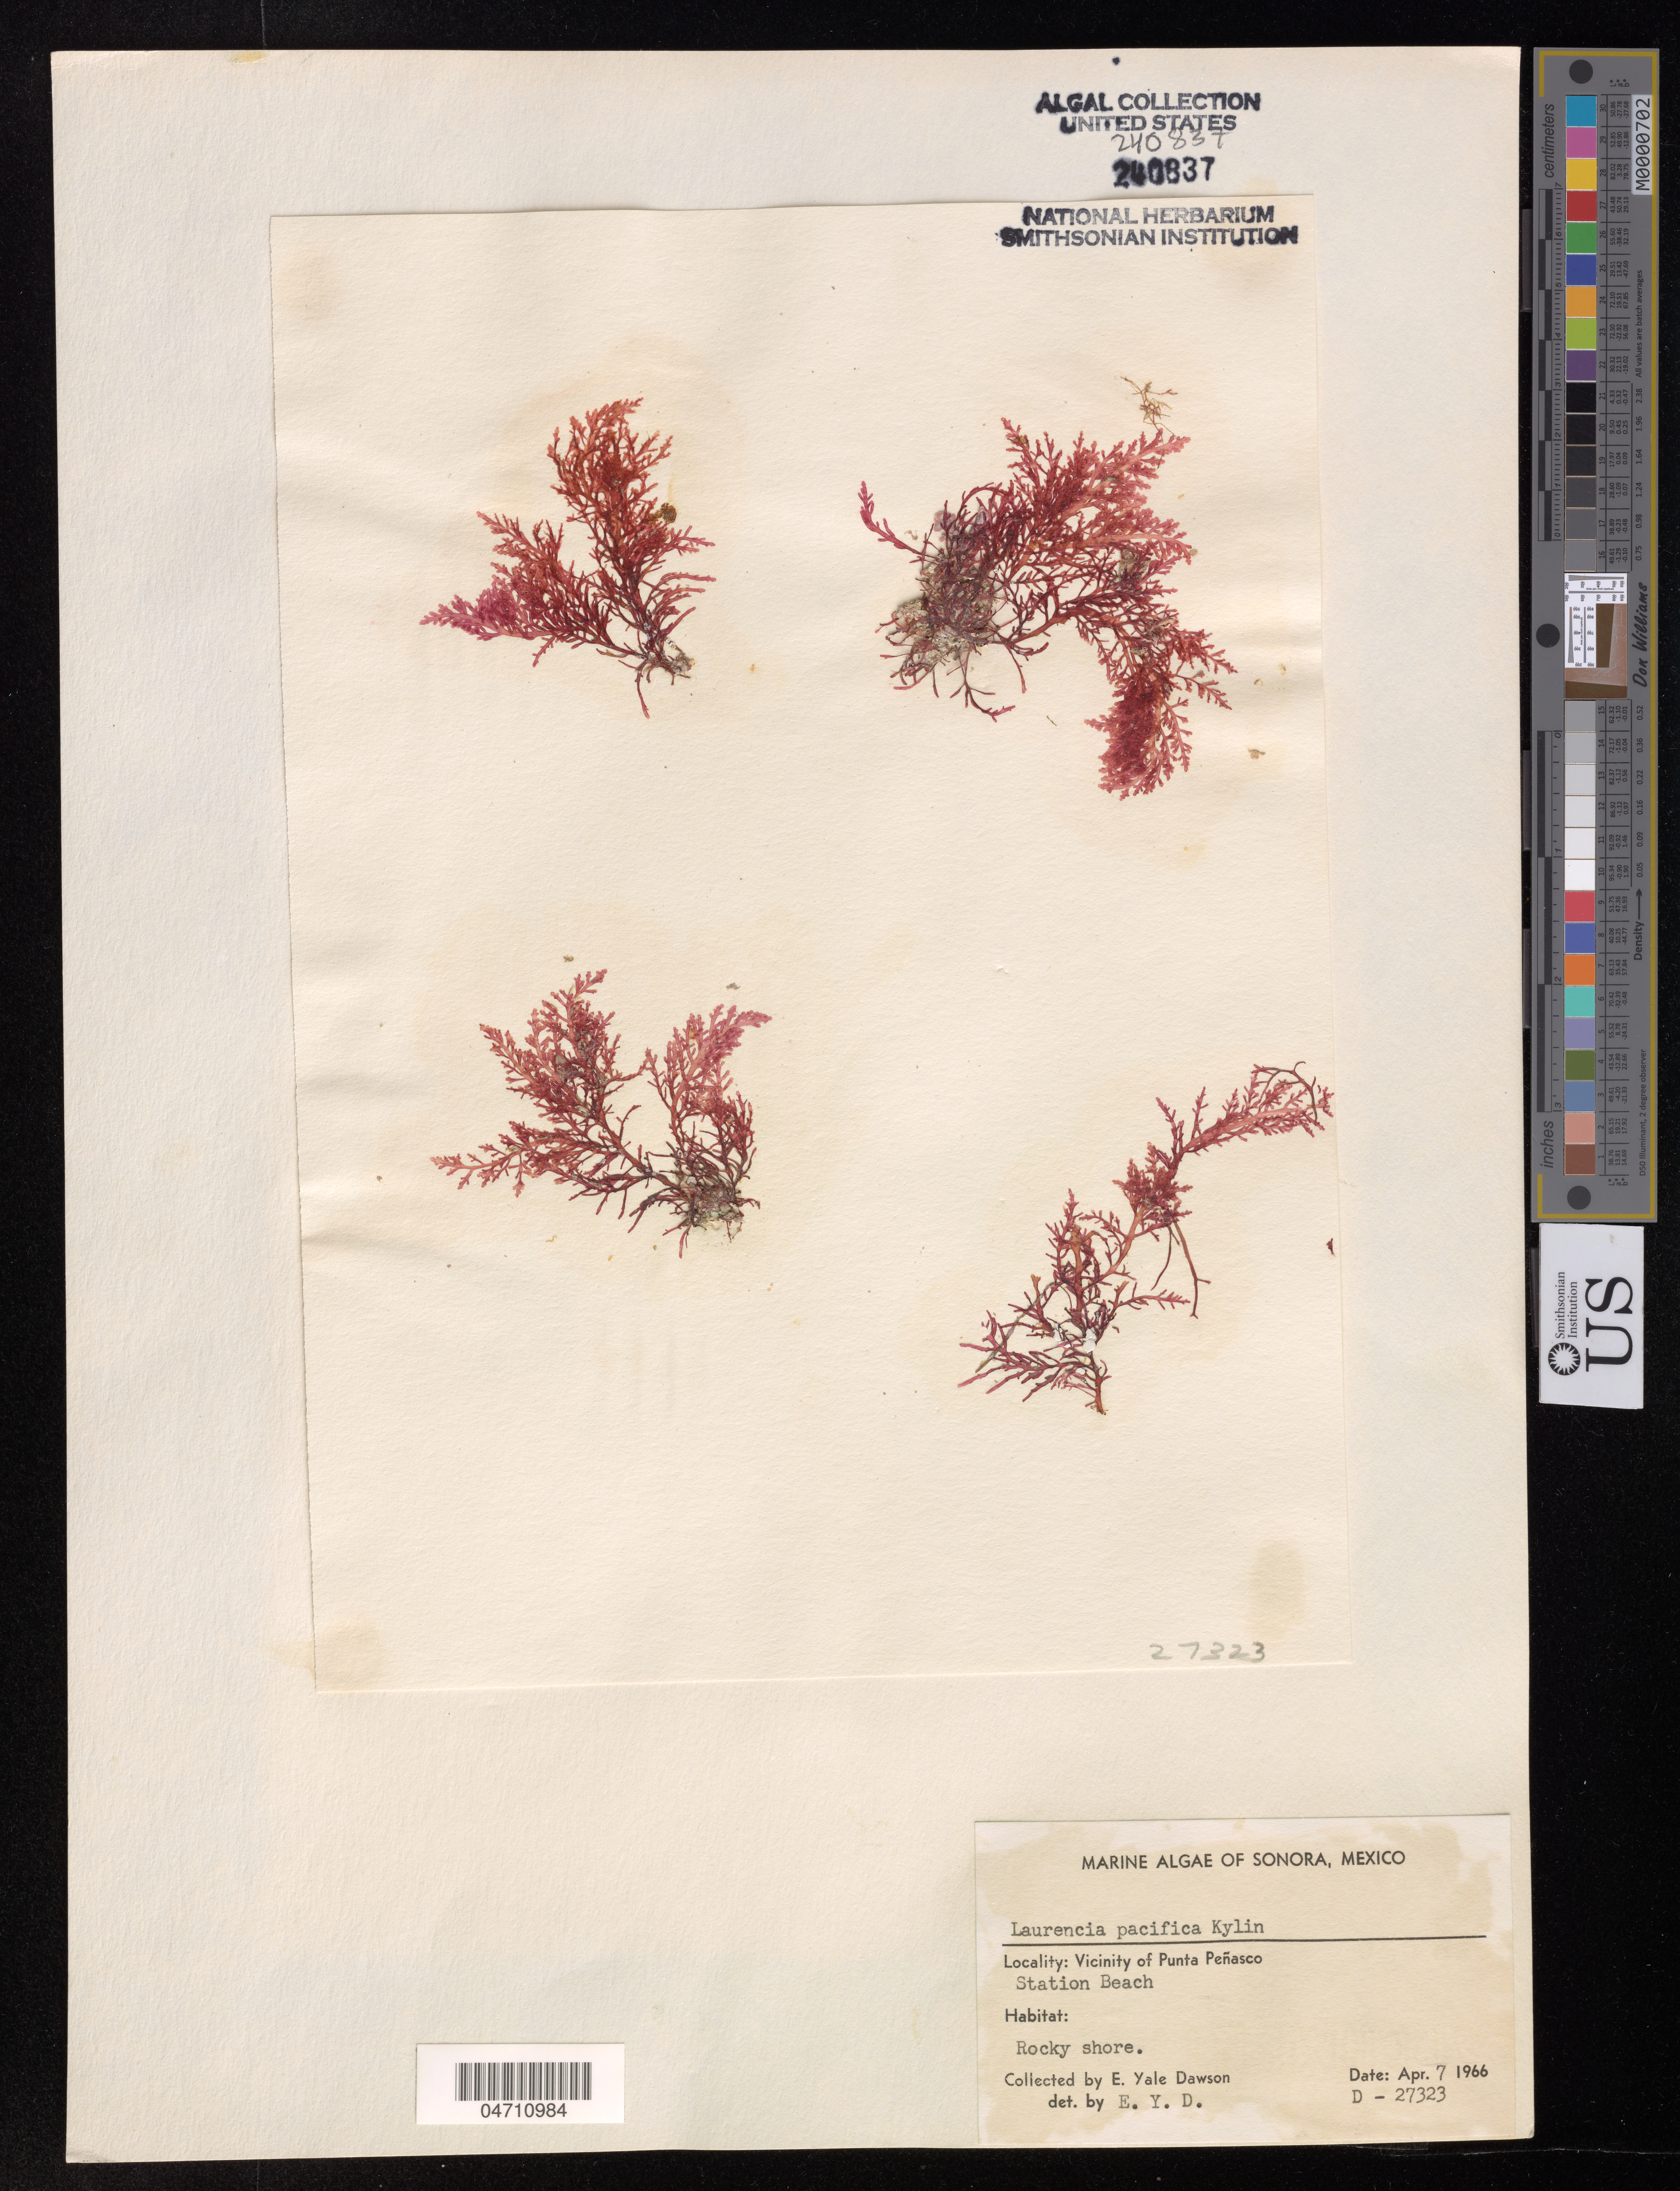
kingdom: Plantae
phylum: Rhodophyta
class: Florideophyceae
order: Ceramiales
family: Rhodomelaceae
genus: Laurencia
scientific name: Laurencia pacifica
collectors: E. Y. Dawson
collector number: D-27323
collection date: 1966-04-07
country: Mexico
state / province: Sonora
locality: Vicinity of Punta Peñasco.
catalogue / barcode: US 240837